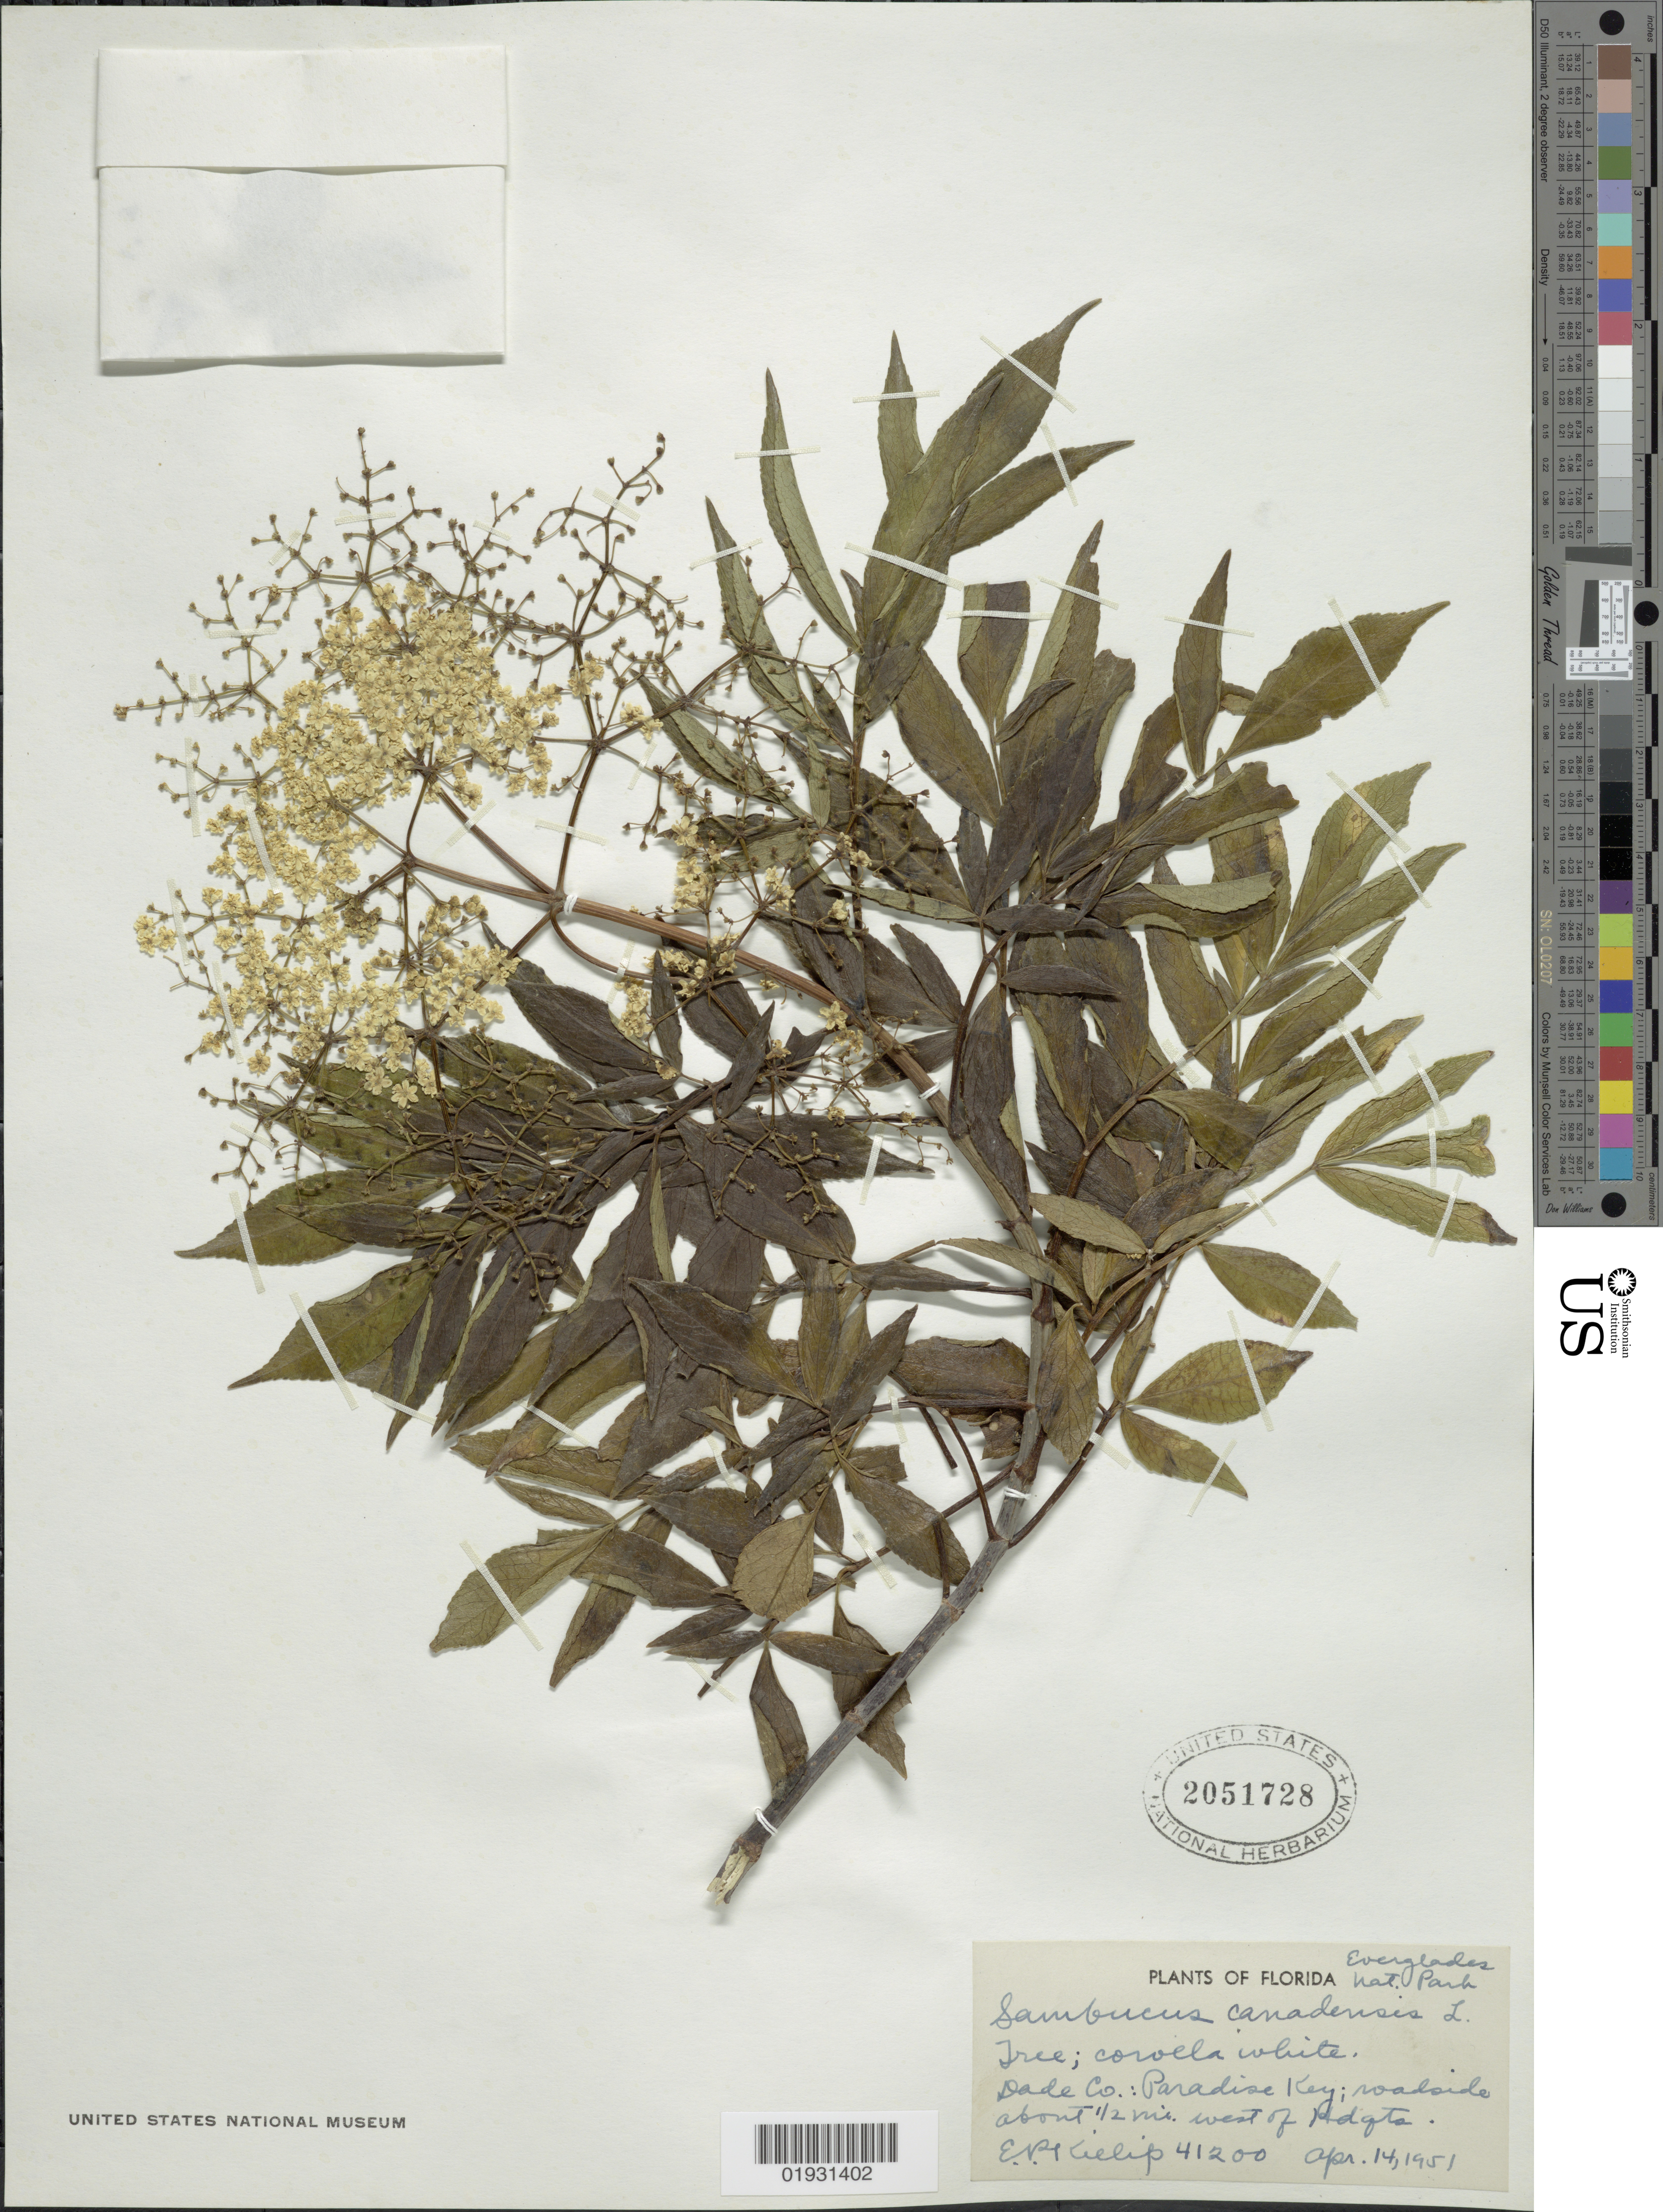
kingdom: Plantae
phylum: Tracheophyta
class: Magnoliopsida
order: Dipsacales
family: Viburnaceae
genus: Sambucus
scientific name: Sambucus simpsonii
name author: Rehder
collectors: E. P. Killip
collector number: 41200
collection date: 1951-04-14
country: United States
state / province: Florida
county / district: Dade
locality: Dade Co.: Everglade Nat. Park. Paradise Key; roadside about 1/2 mi. west of Hdgta.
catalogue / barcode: US 2051728